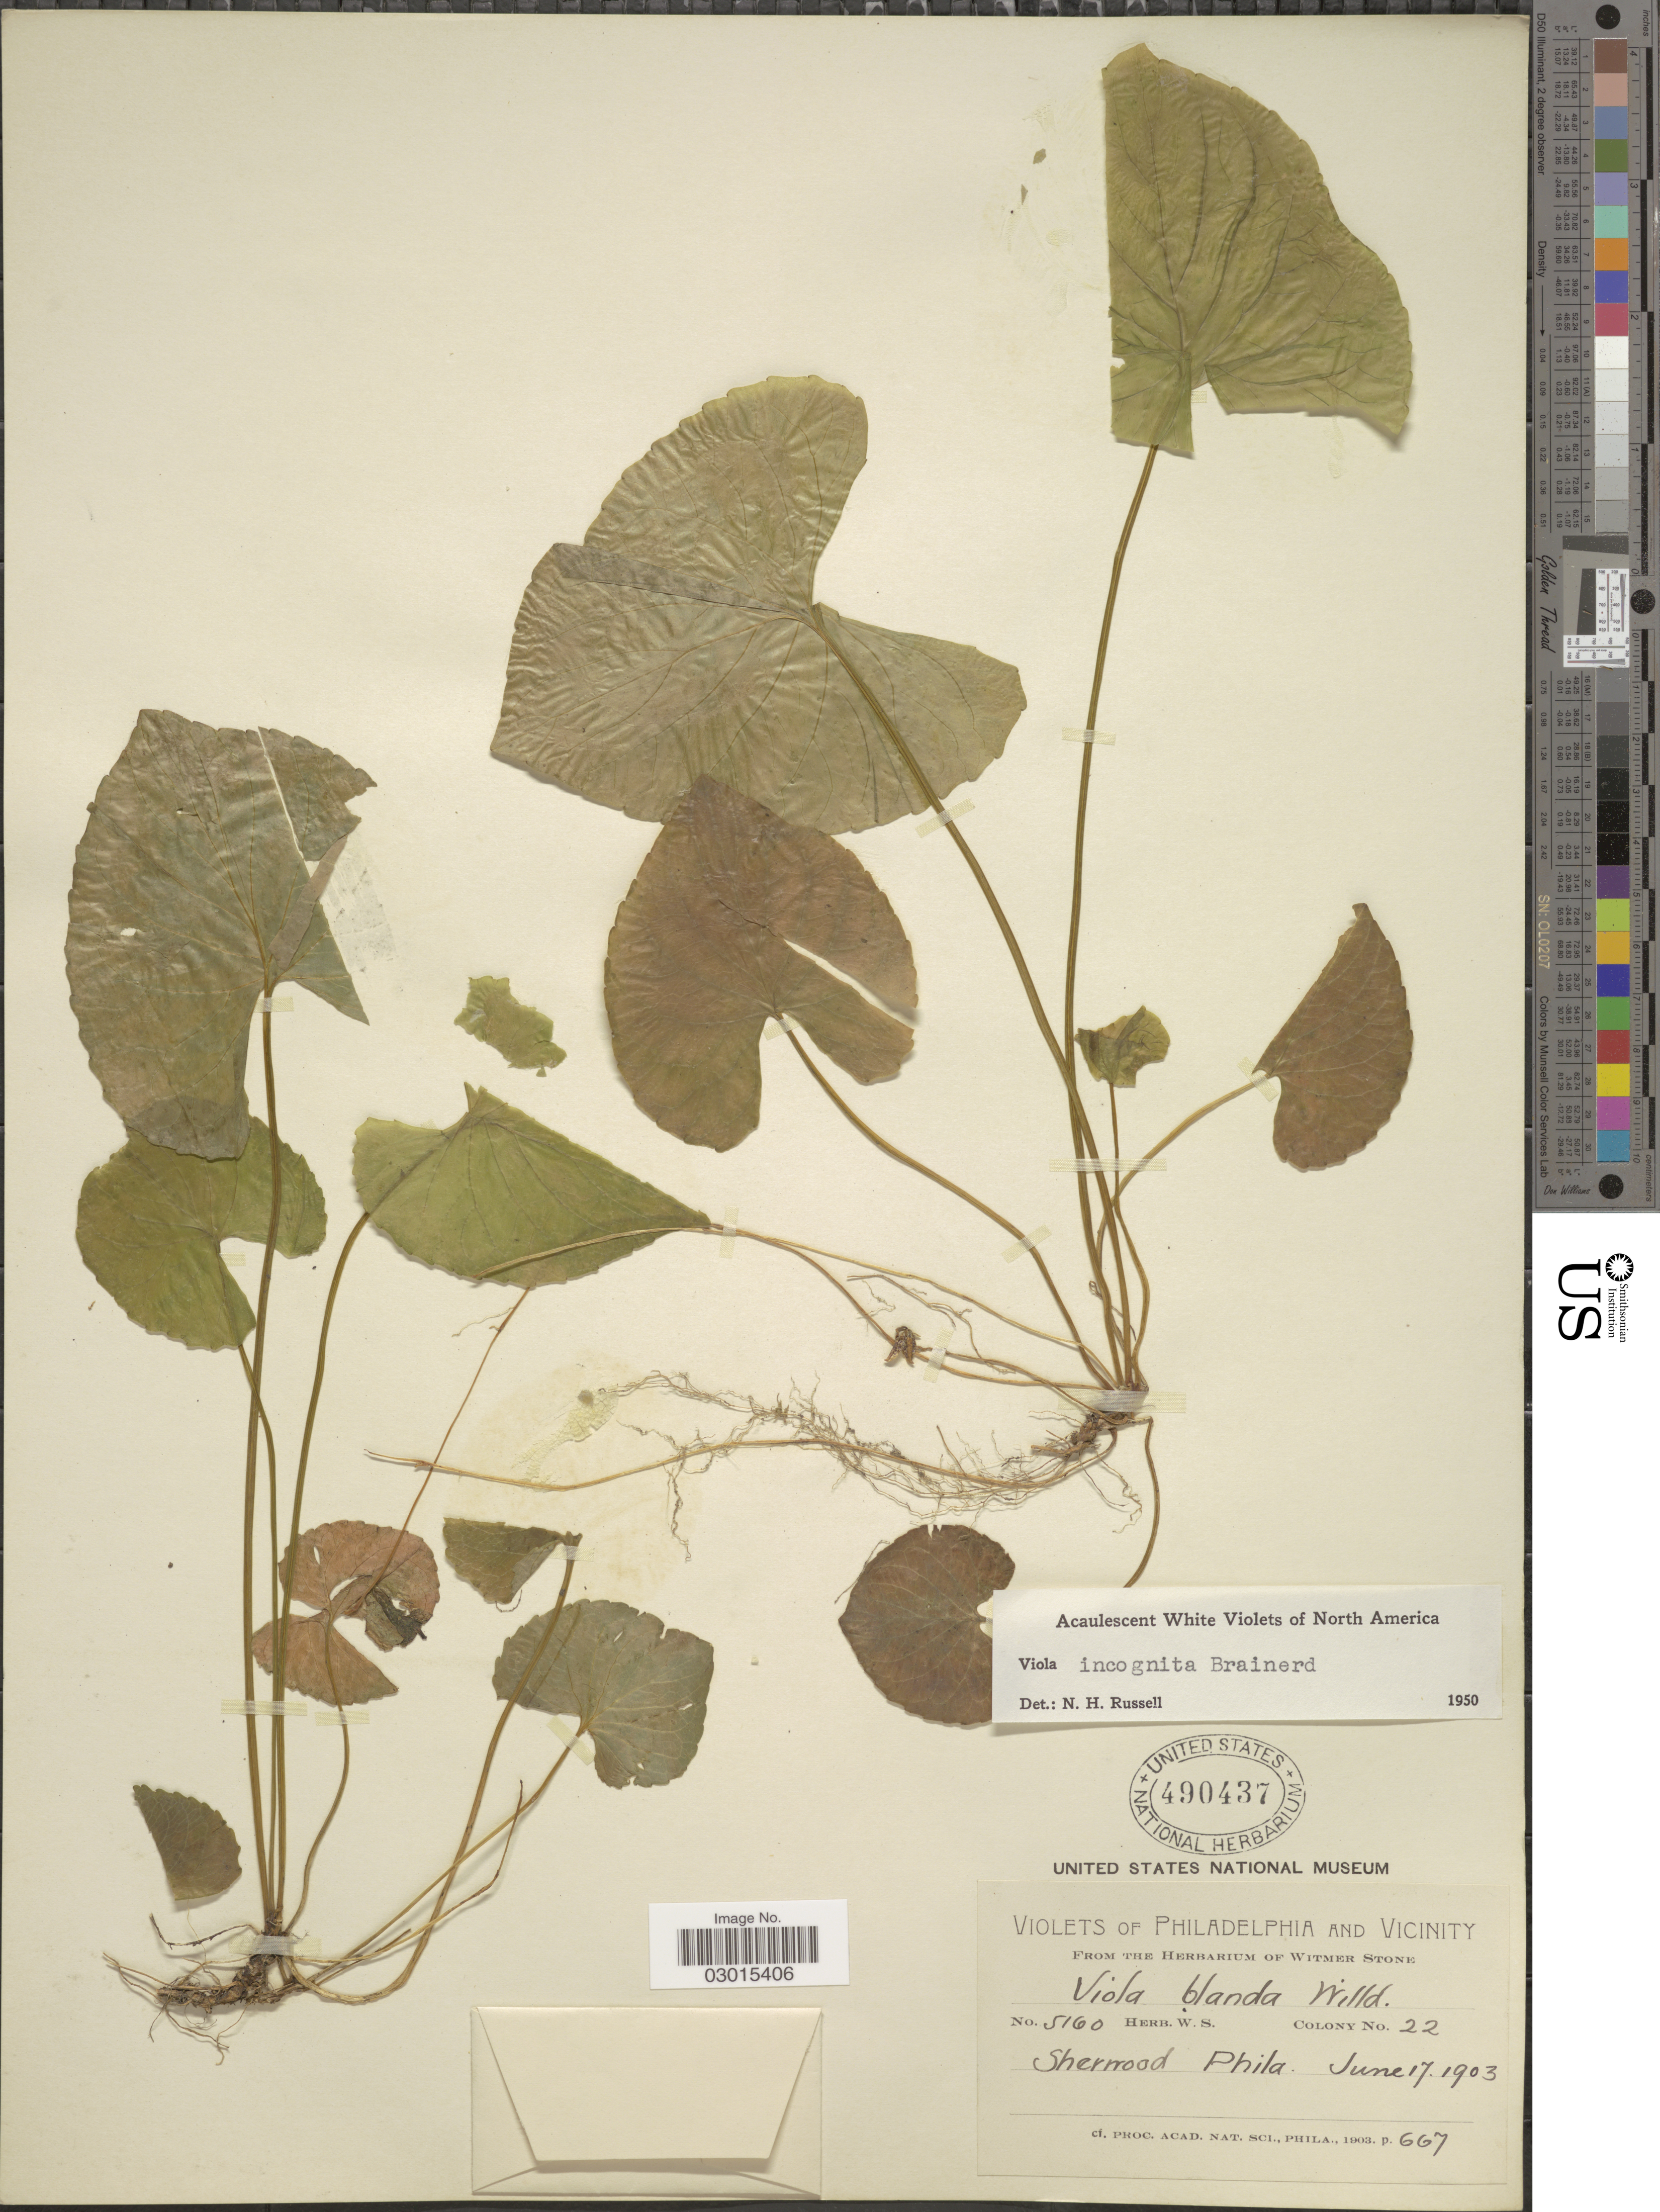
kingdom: Plantae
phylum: Tracheophyta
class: Magnoliopsida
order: Malpighiales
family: Violaceae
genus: Viola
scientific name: Viola incognita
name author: Brainerd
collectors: Ex herb Witmer Stone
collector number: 5160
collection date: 1903-06-17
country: United States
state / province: Pennsylvania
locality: Philadelphia and Vicinity. Sherwood Phila.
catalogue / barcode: US 490437